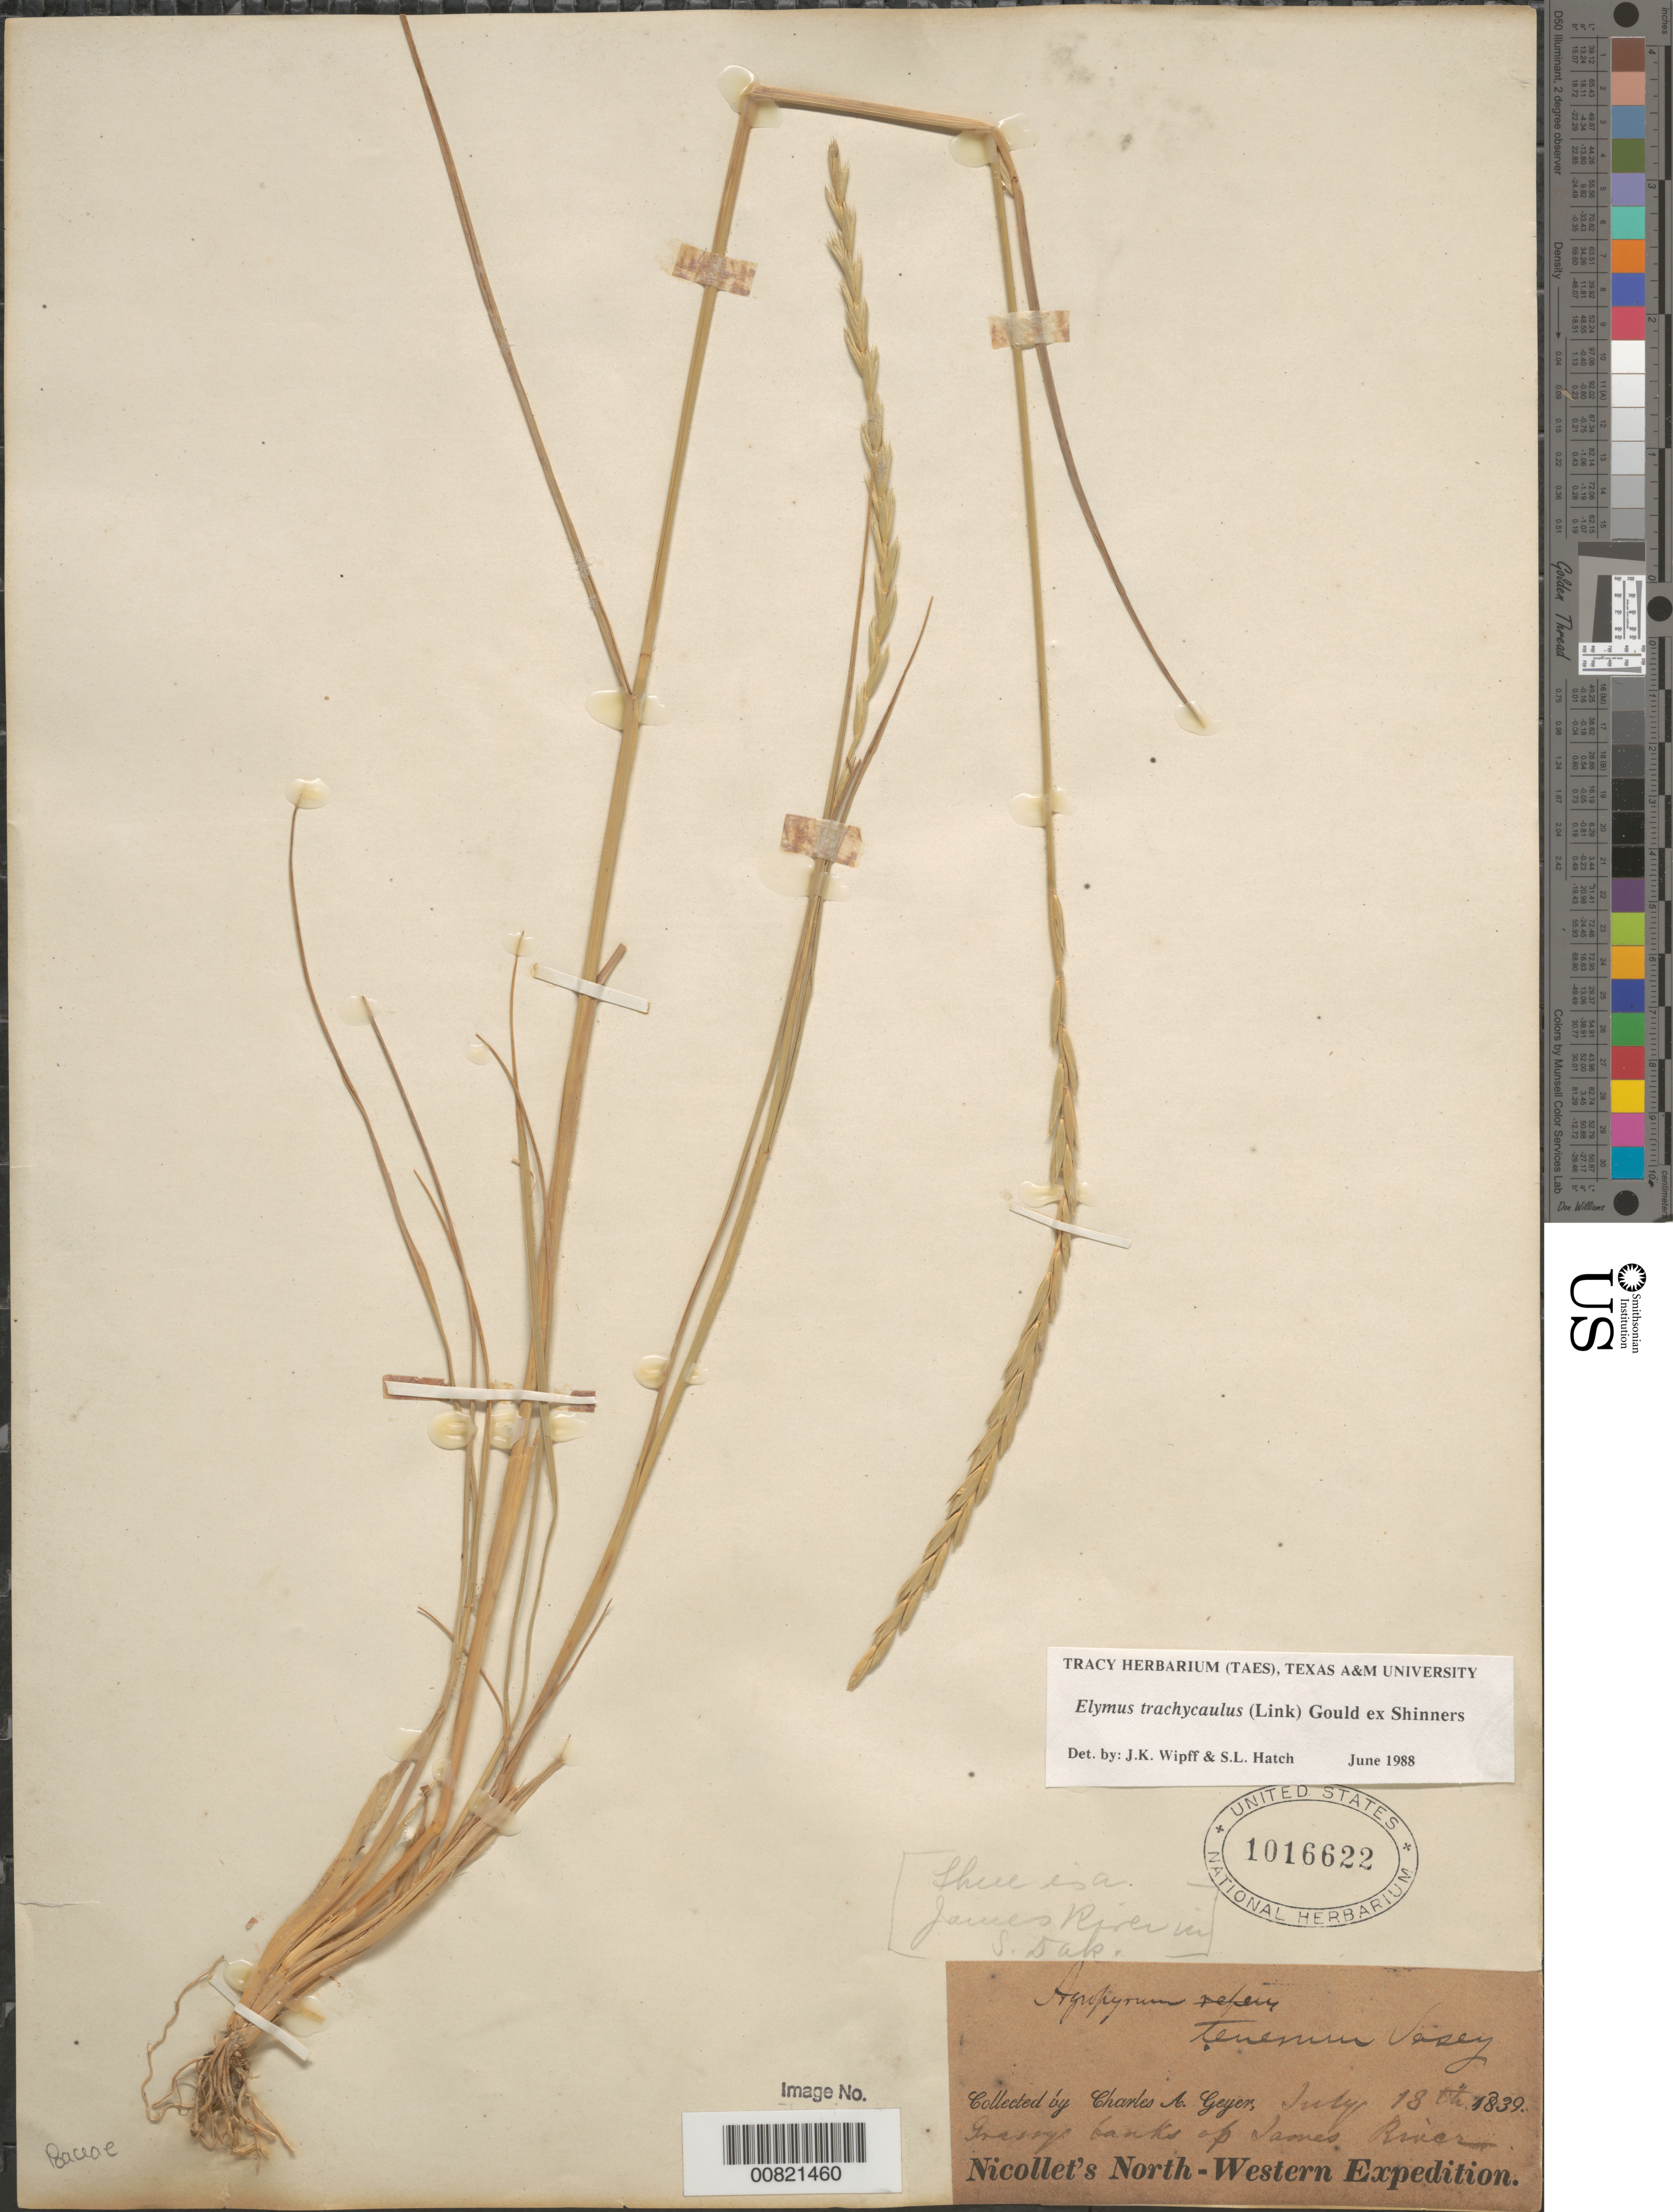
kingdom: Plantae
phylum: Tracheophyta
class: Liliopsida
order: Poales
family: Poaceae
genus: Elymus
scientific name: Elymus trachycaulus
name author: (Link) Gould ex Shinners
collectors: C. A. Geyer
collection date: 1839-07-18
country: United States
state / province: South Dakota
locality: Grassy banks of James River. Nicollet's North-Western Expedition.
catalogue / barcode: US 1016622